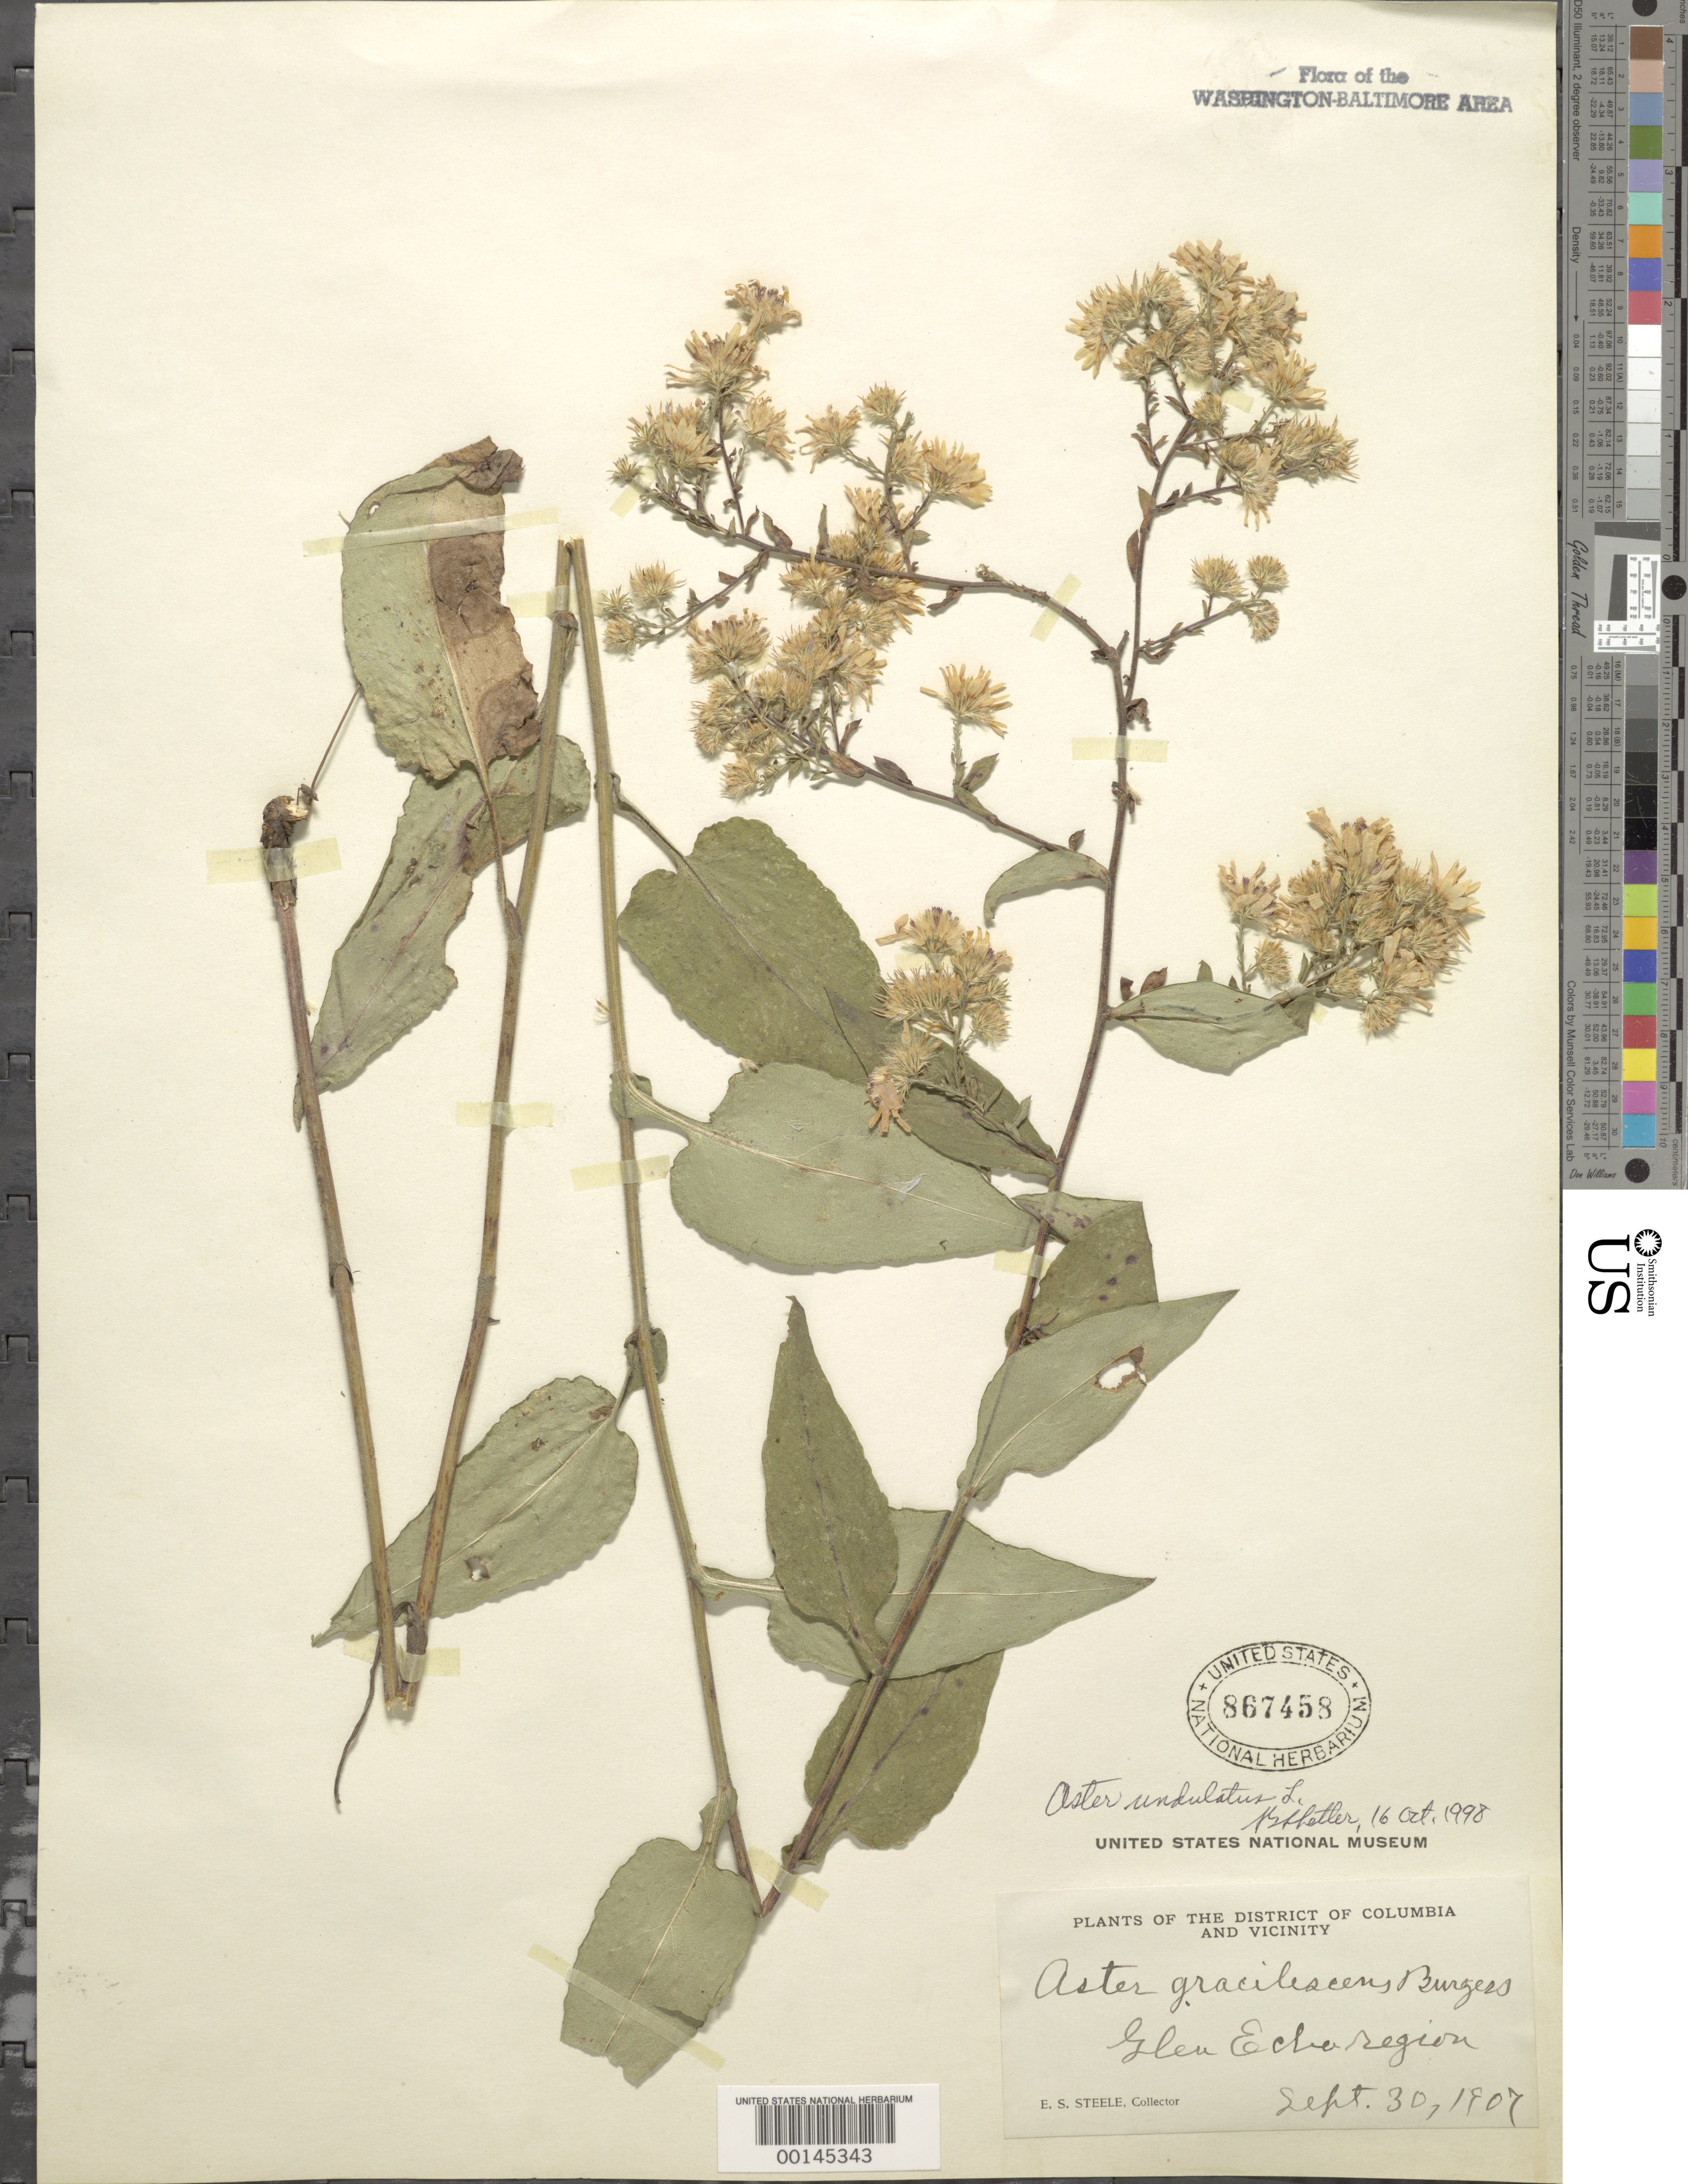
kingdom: Plantae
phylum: Tracheophyta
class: Magnoliopsida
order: Asterales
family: Asteraceae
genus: Symphyotrichum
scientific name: Symphyotrichum undulatum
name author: (L.) G.L. Nesom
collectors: E. Steele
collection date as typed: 30 Sep 1907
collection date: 1907-09-30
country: United States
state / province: Maryland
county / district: Montgomery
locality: Glen Echo Region C. & O. Canal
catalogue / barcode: US 867458